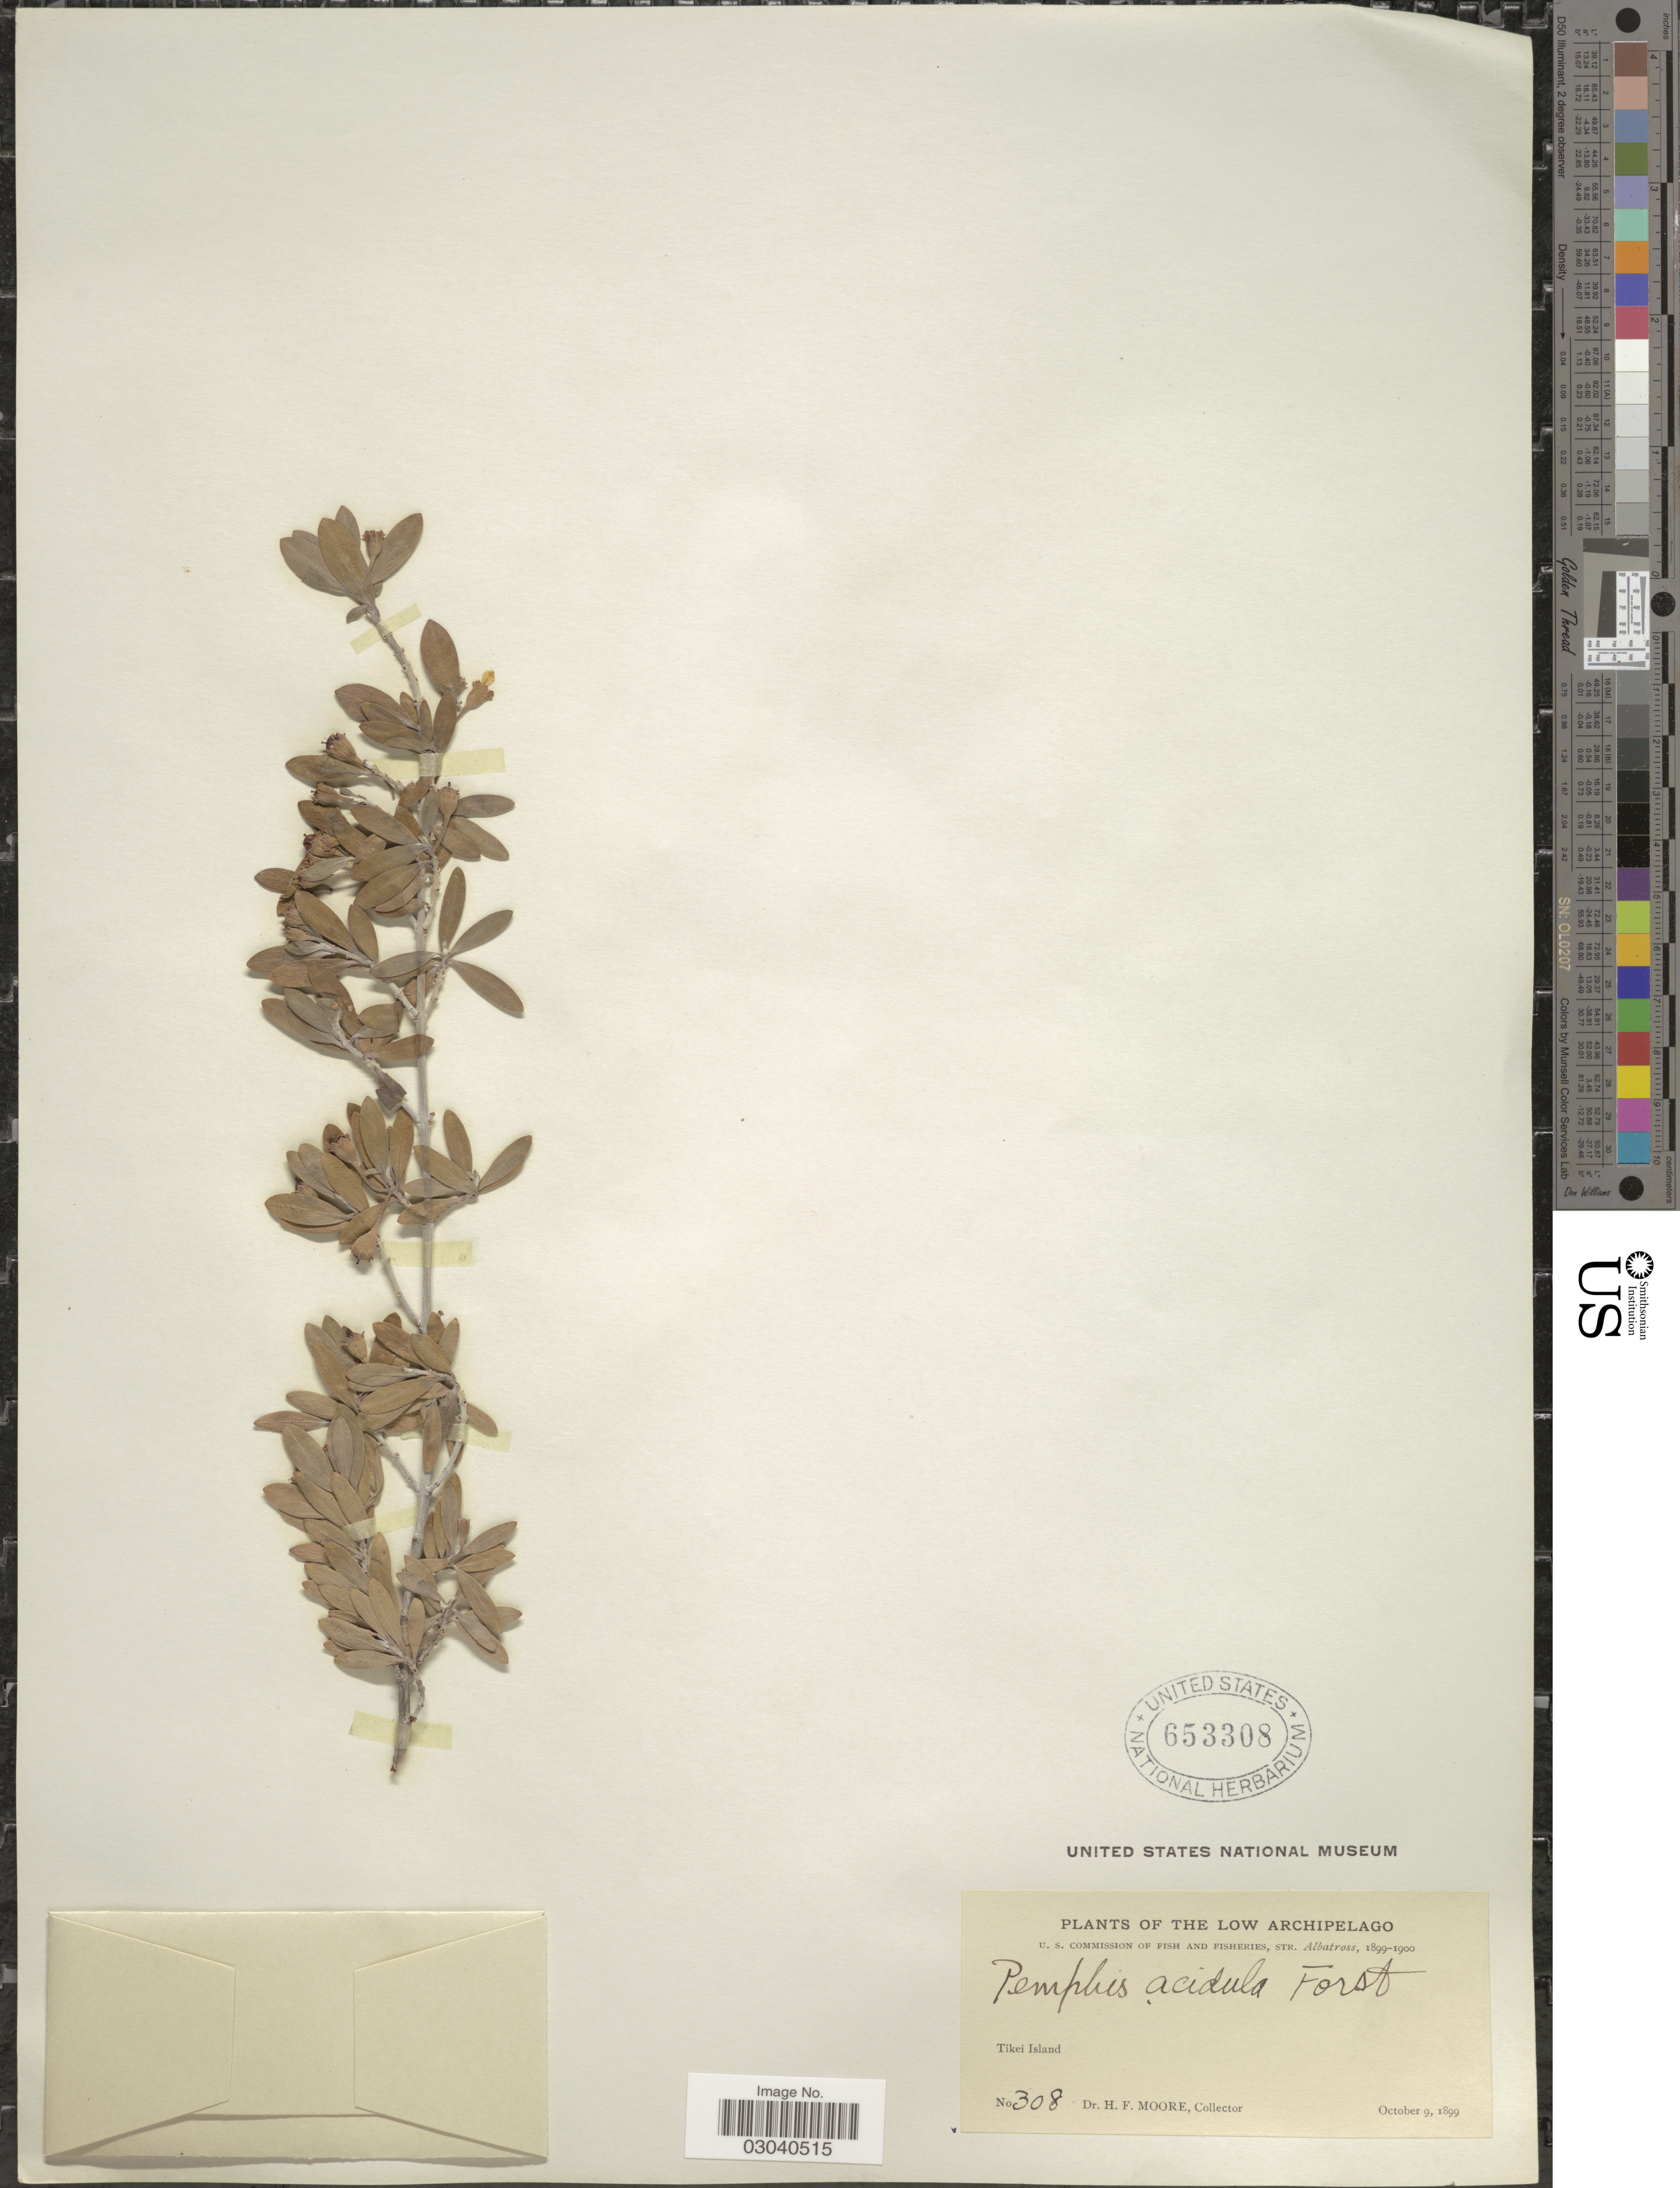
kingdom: Plantae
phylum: Tracheophyta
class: Magnoliopsida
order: Myrtales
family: Lythraceae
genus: Pemphis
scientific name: Pemphis acidula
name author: J.R. Forst. & G. Forst.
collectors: H. F. Moore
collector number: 308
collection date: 1899-10-09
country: French Polynesia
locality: The Low Archipelago. Tikei Island.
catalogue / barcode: US 653308